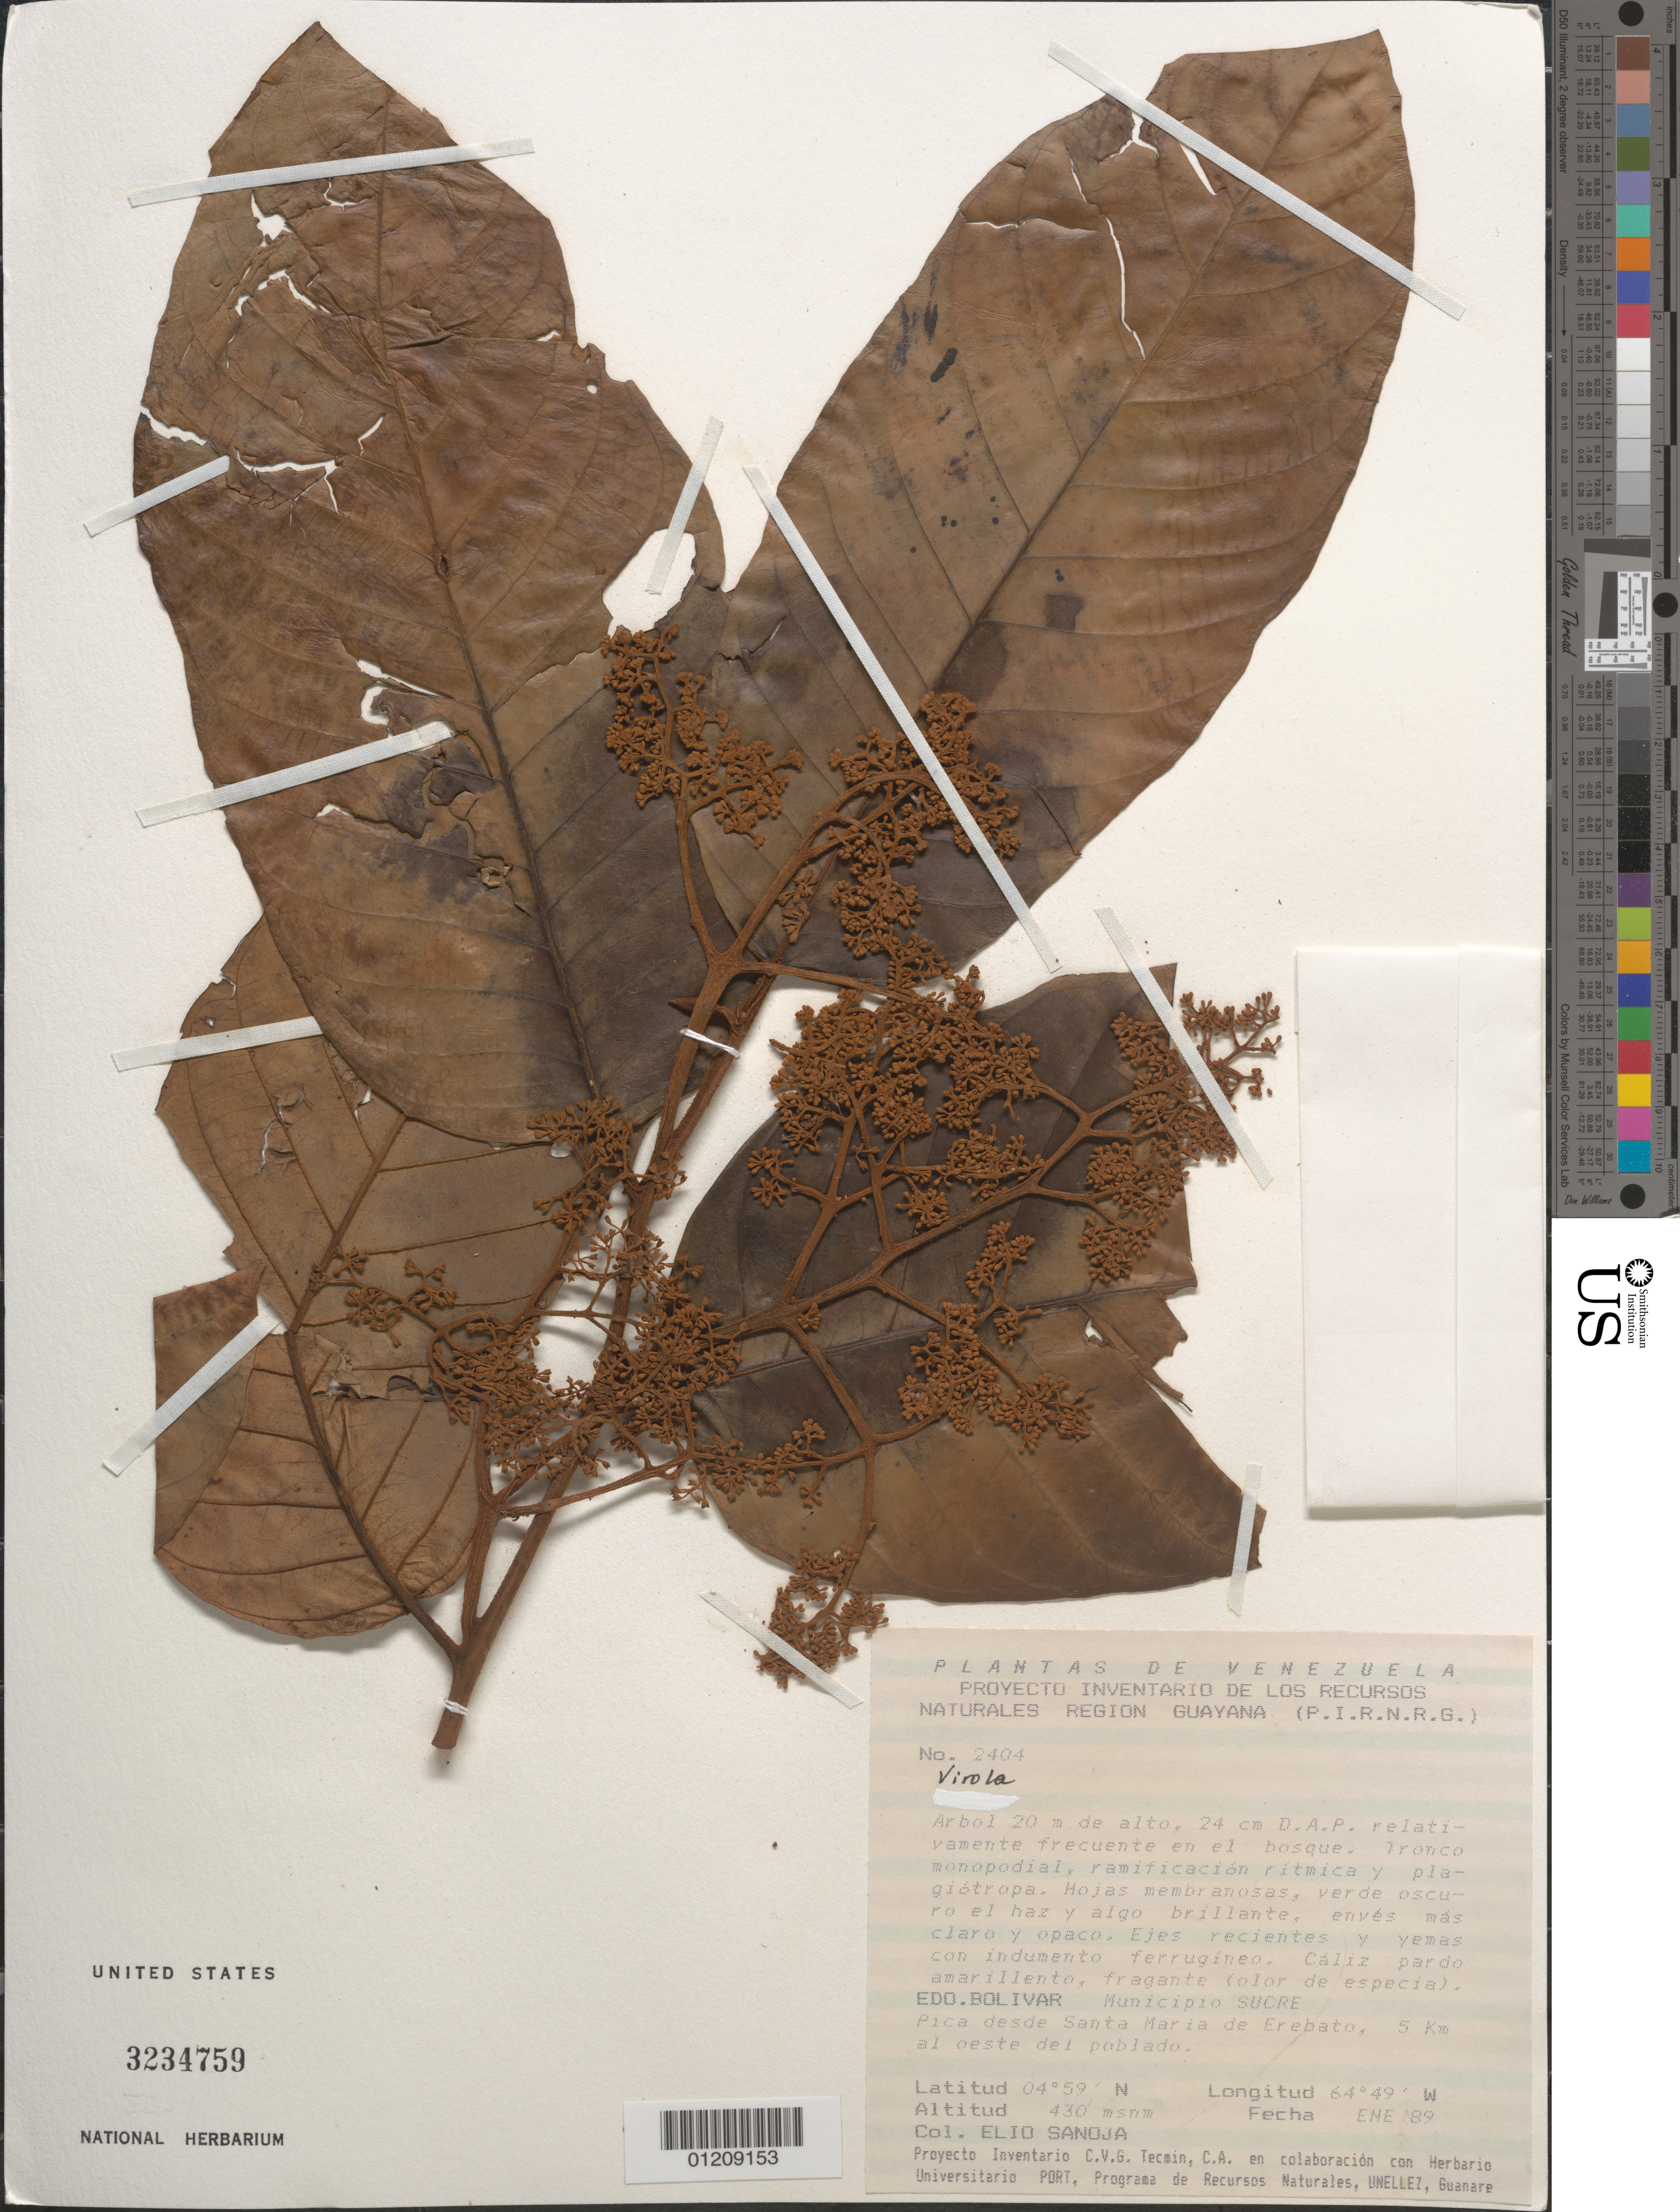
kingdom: Plantae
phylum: Tracheophyta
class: Magnoliopsida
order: Magnoliales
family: Myristicaceae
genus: Virola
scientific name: Virola sp.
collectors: E. Sanoja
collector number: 2404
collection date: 1989-01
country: Venezuela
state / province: Bolívar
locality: Pica desde Santa Maria de Erebato, 5km al oeste del poblado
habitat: Relativemente frecute en el bosque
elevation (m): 430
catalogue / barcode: US 3234759